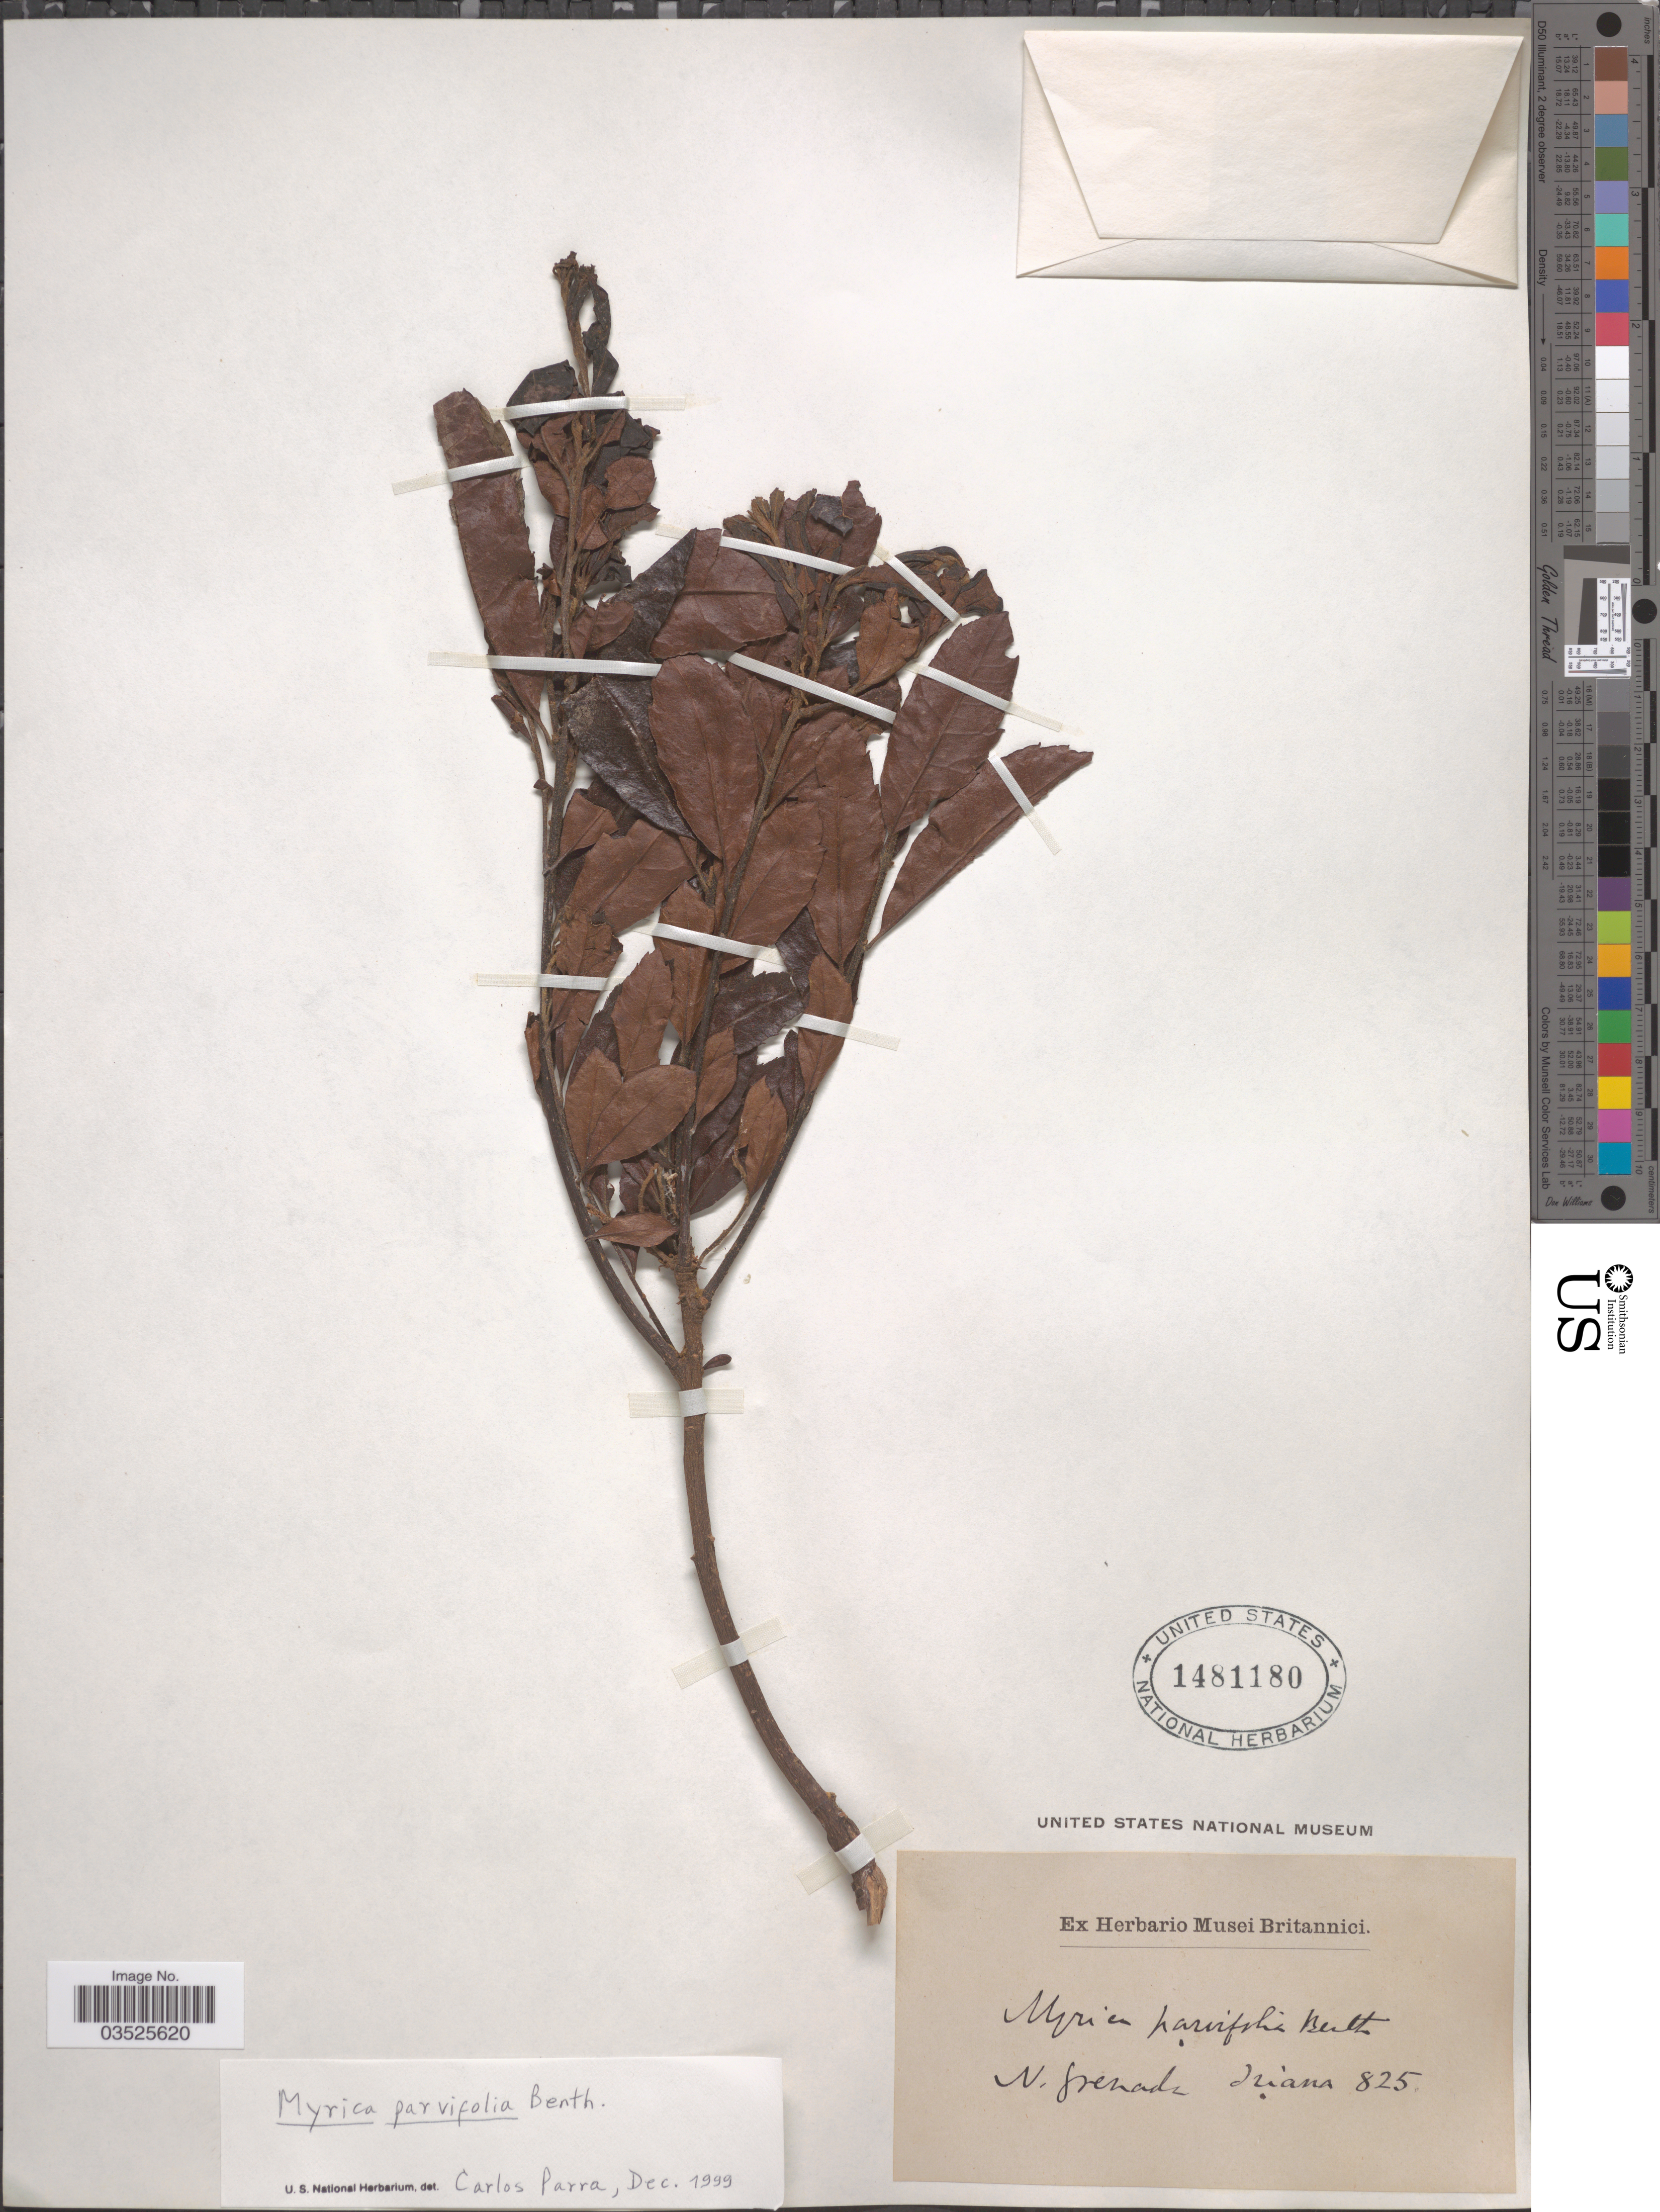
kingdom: Plantae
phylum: Tracheophyta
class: Magnoliopsida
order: Fagales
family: Myricaceae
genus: Morella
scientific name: Morella parvifolia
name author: (Benth.) Parra-Os.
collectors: Triana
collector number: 825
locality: N. Grenada.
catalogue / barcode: US 1481180